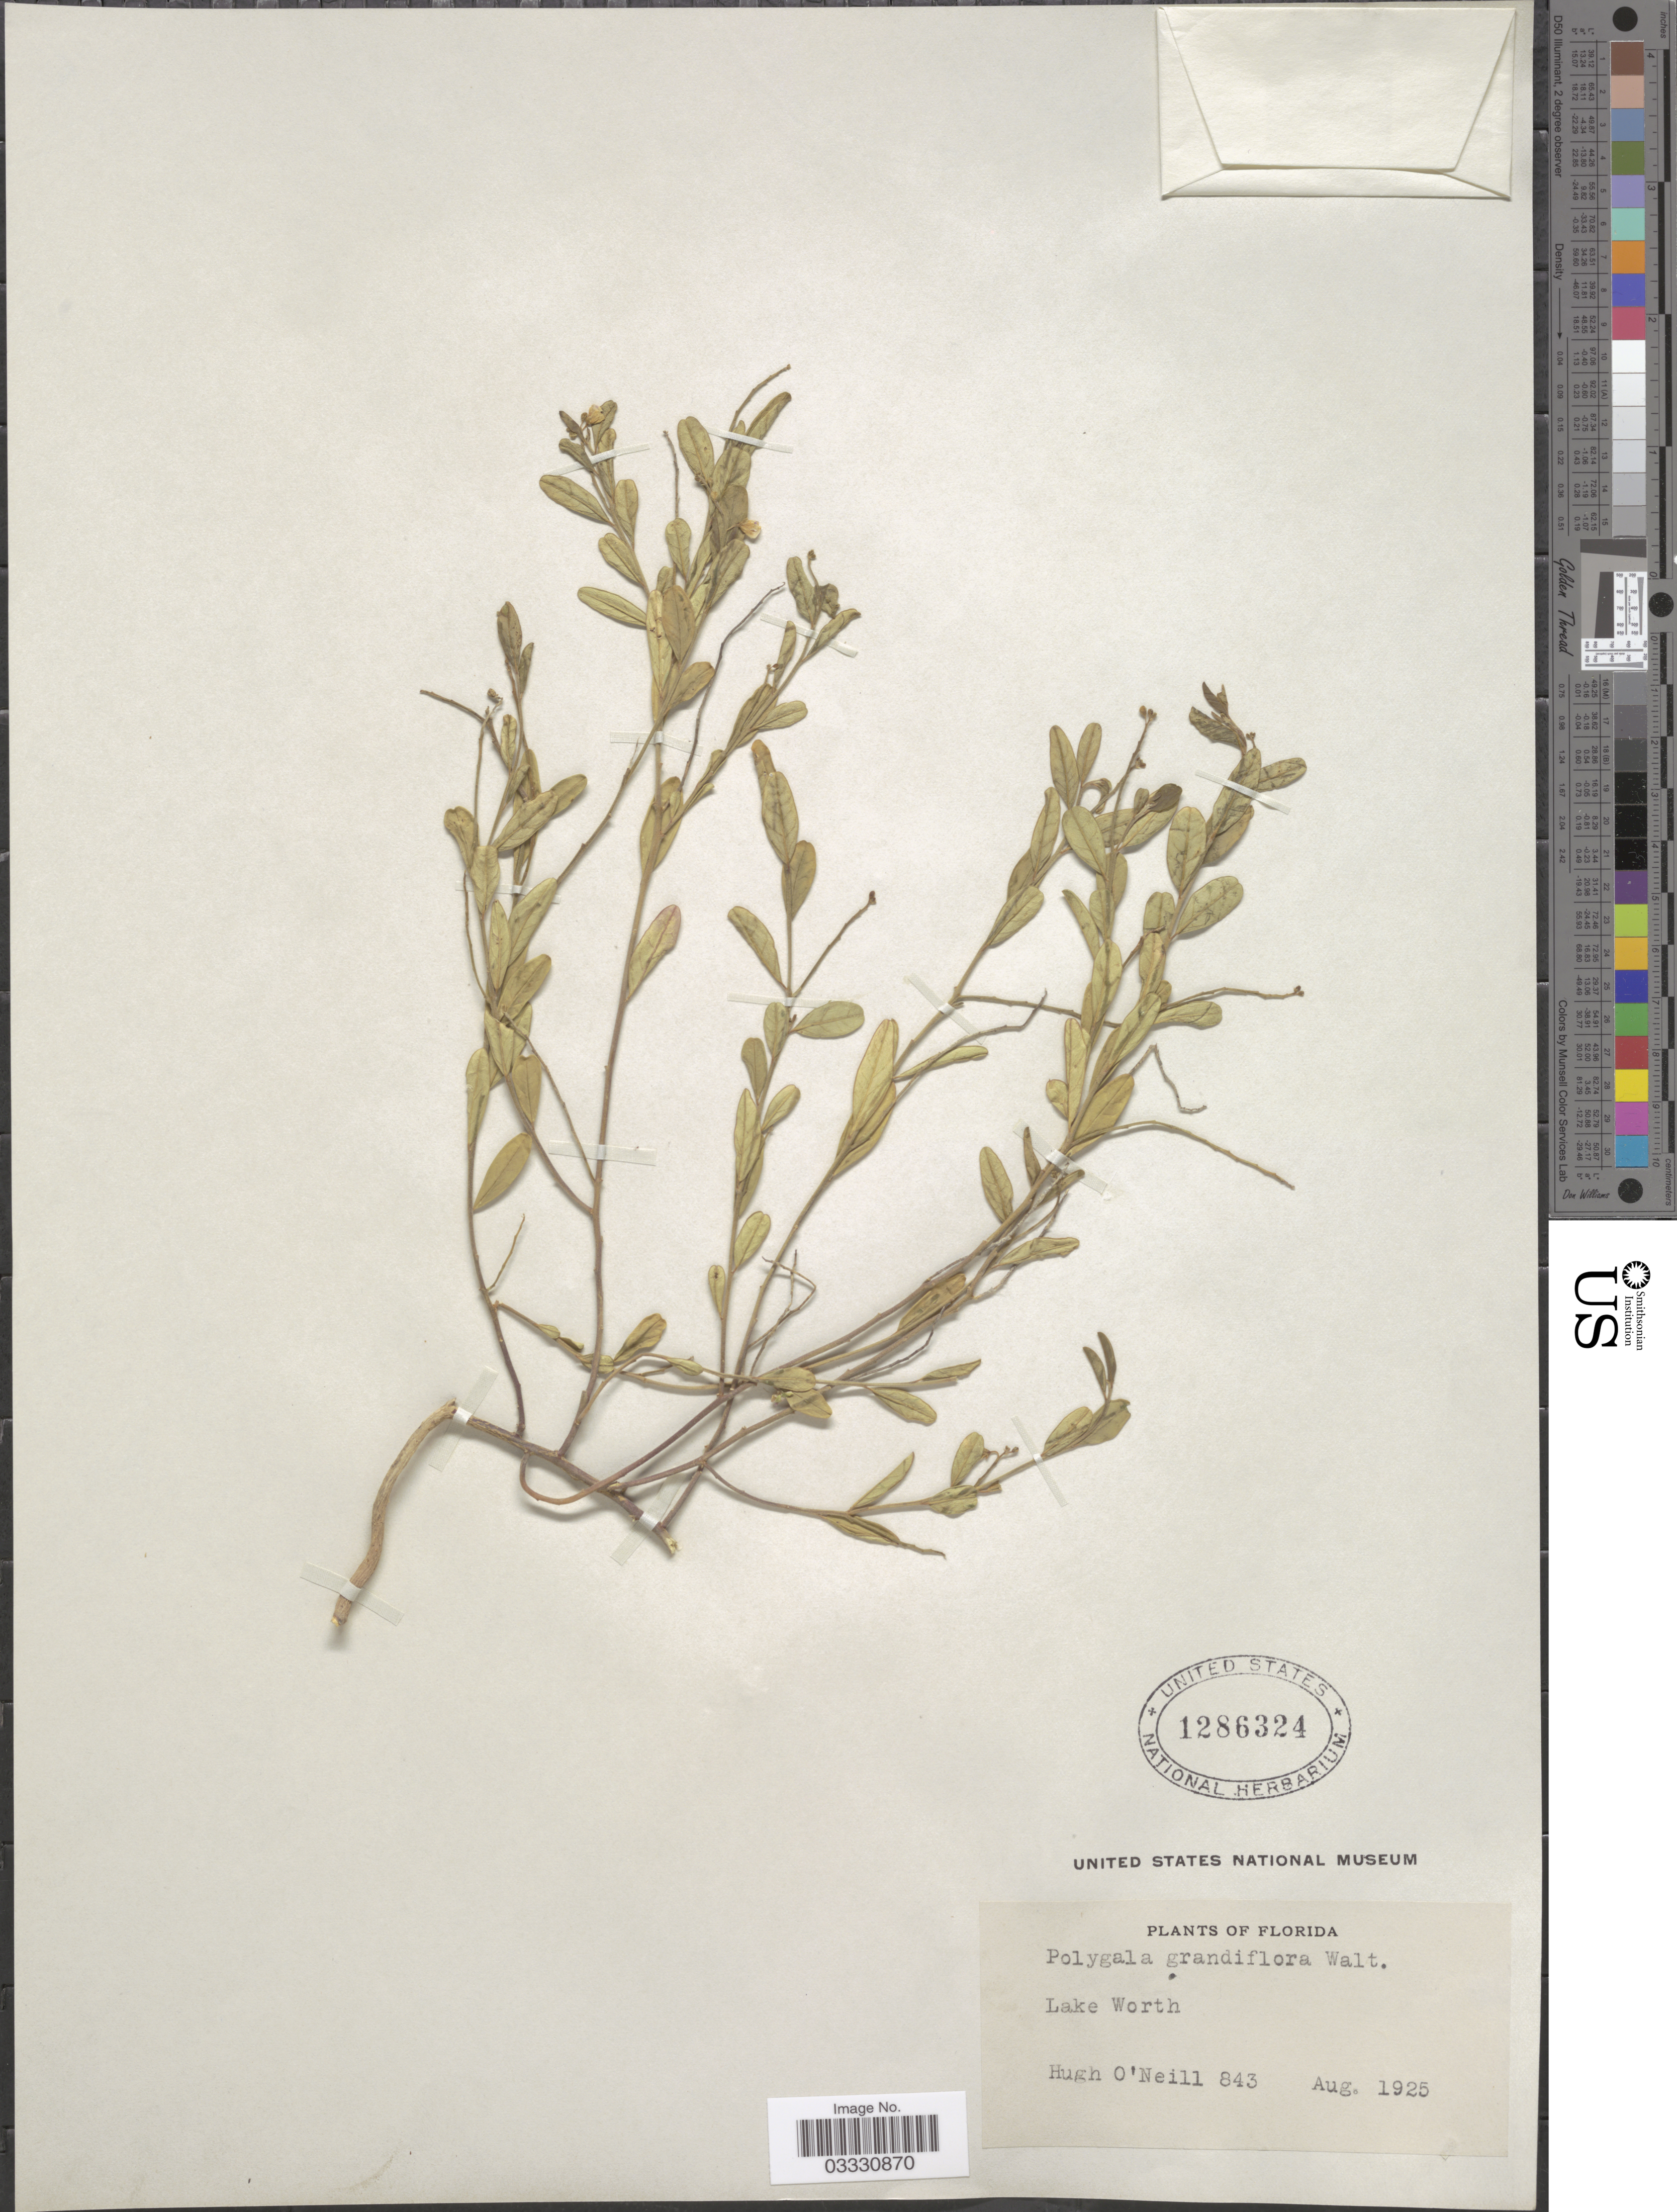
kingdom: Plantae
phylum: Tracheophyta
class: Magnoliopsida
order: Fabales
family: Polygalaceae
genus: Asemeia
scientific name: Asemeia grandiflora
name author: (Walter) Small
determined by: Strong, Mark T., (BOT), Smithsonian Institution - National Museum of Natural History (UNITED STATES)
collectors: H. O'Neill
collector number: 843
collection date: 1925-08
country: United States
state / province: Florida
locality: Lake Worth.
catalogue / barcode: US 1286324